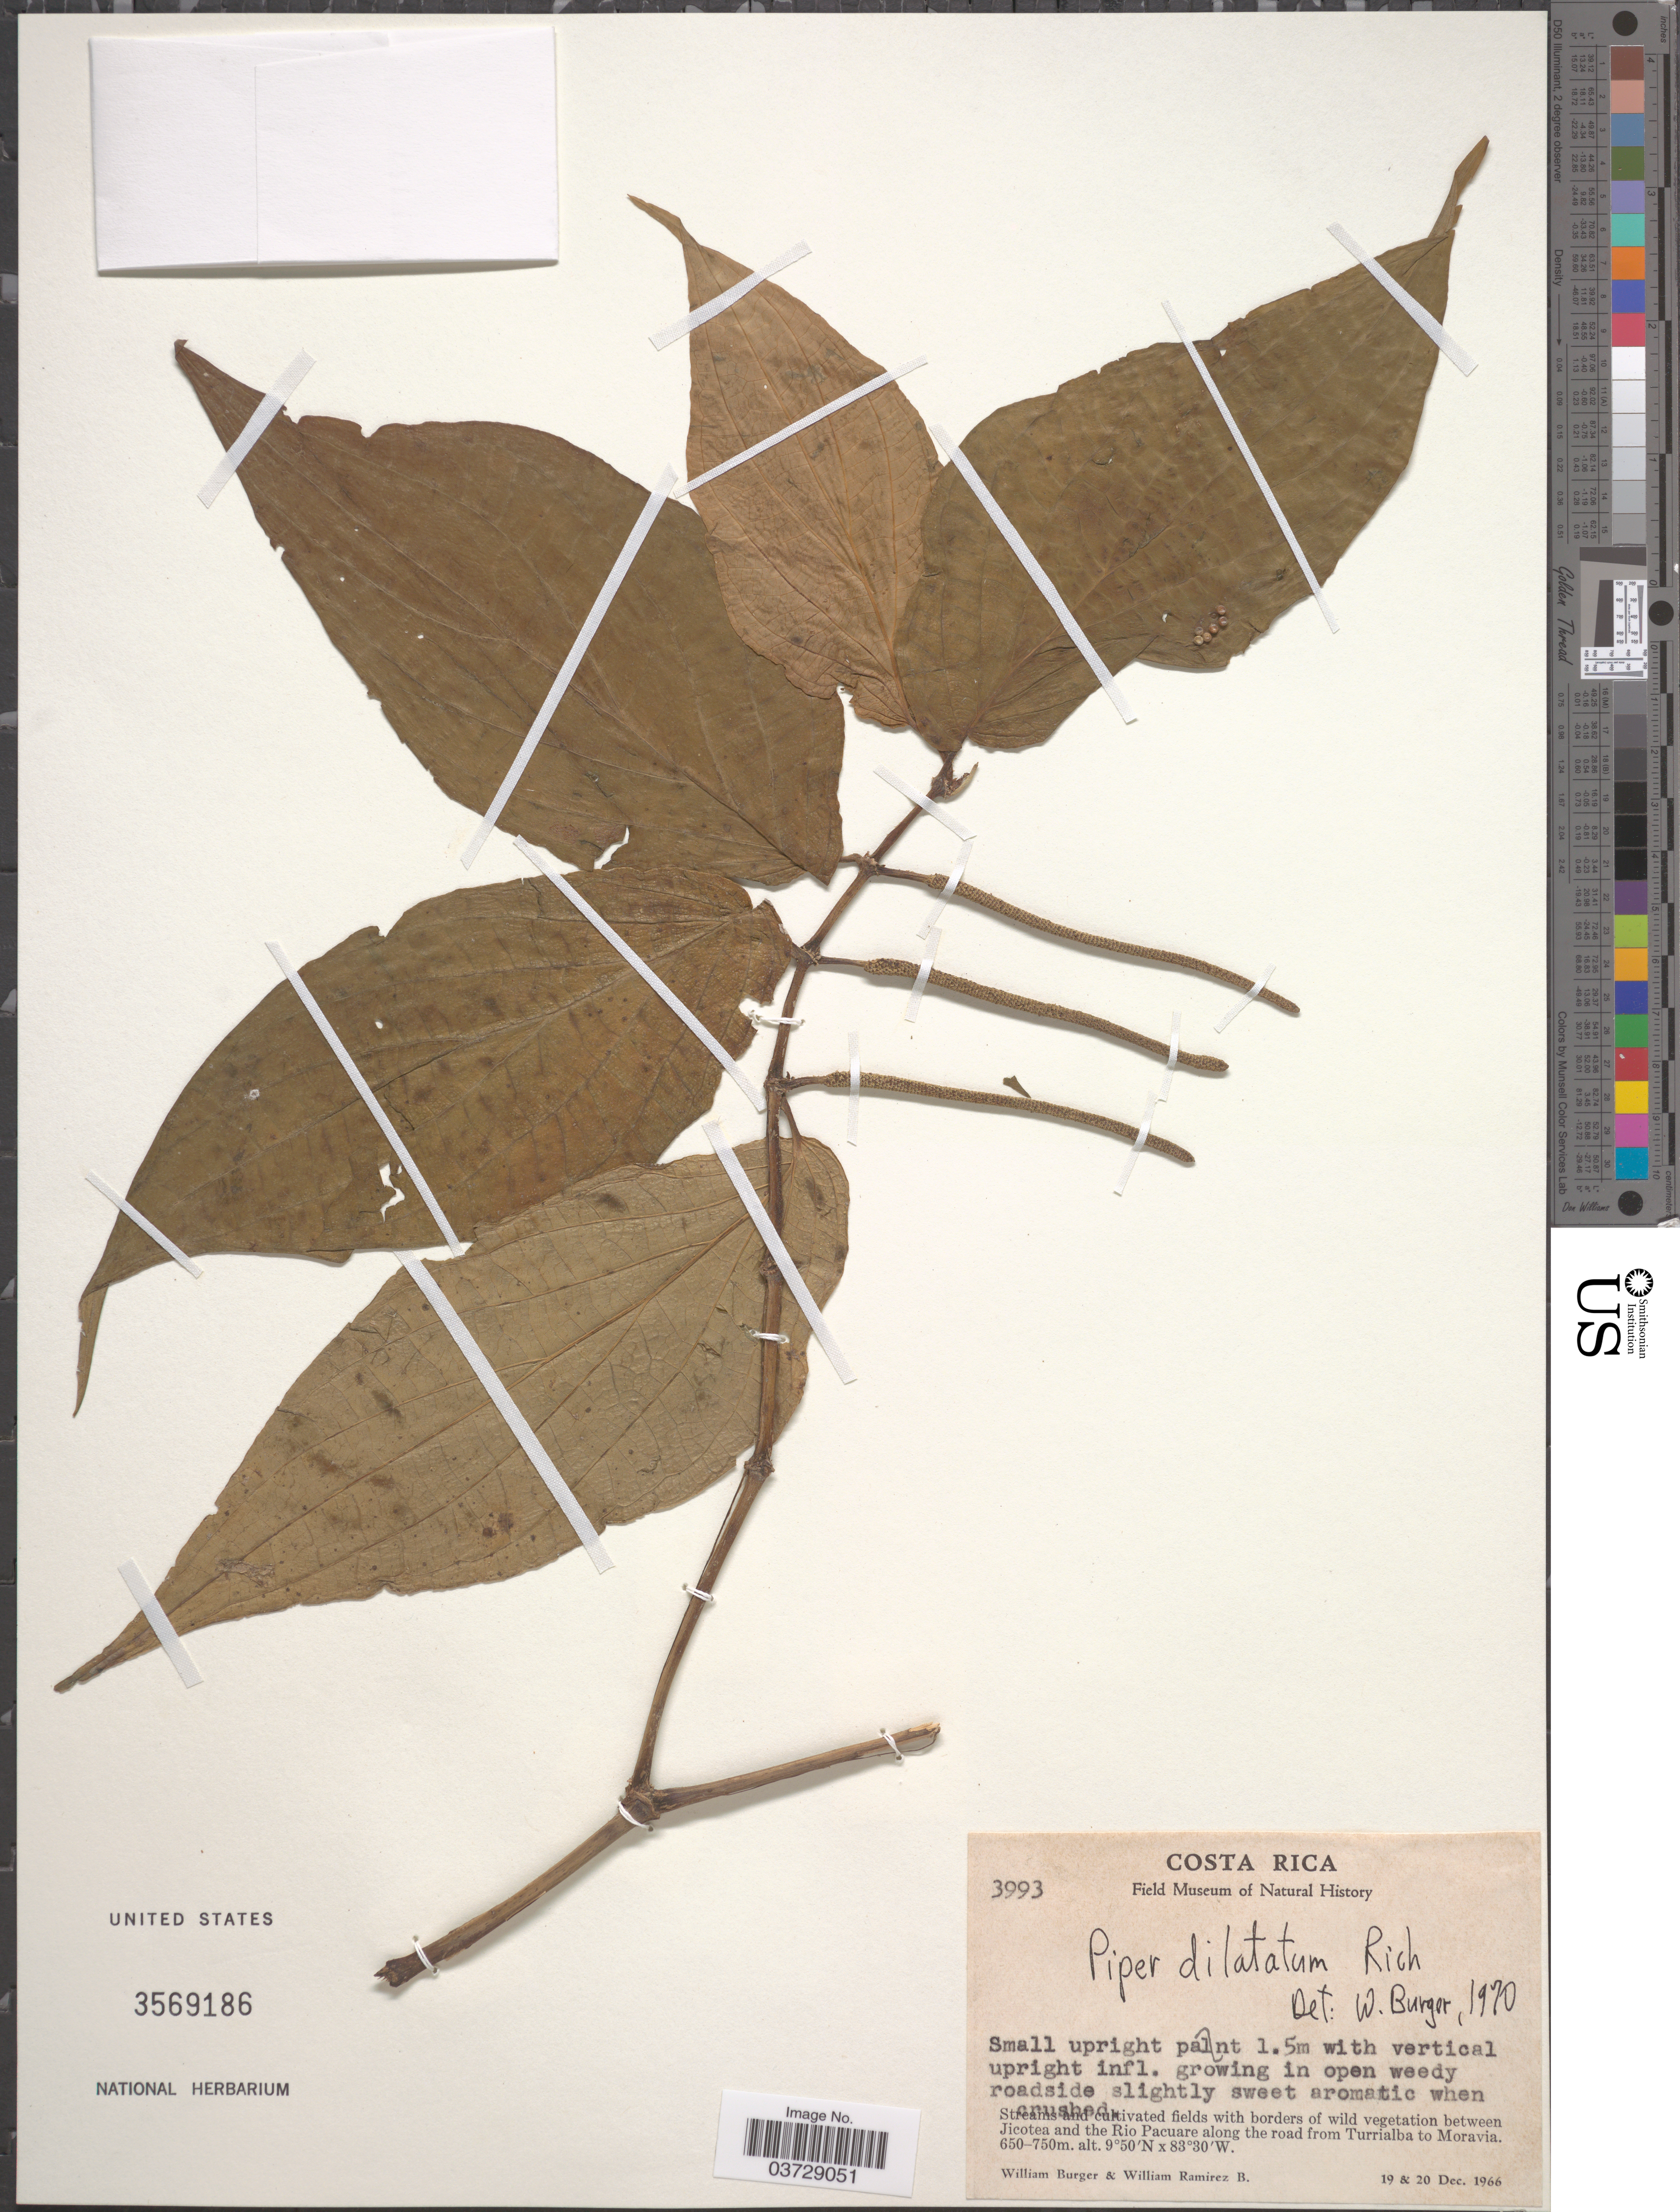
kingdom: Plantae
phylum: Tracheophyta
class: Magnoliopsida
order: Piperales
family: Piperaceae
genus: Piper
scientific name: Piper dilatatum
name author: Rich.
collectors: W. Burger & W. Ramirez B.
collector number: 3993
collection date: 1966-12-19/1966-12-20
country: Costa Rica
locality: Between Jicotea and the Rio Pacuare along the road from Turrialba to Moravia.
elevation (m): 650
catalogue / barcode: US 3569186